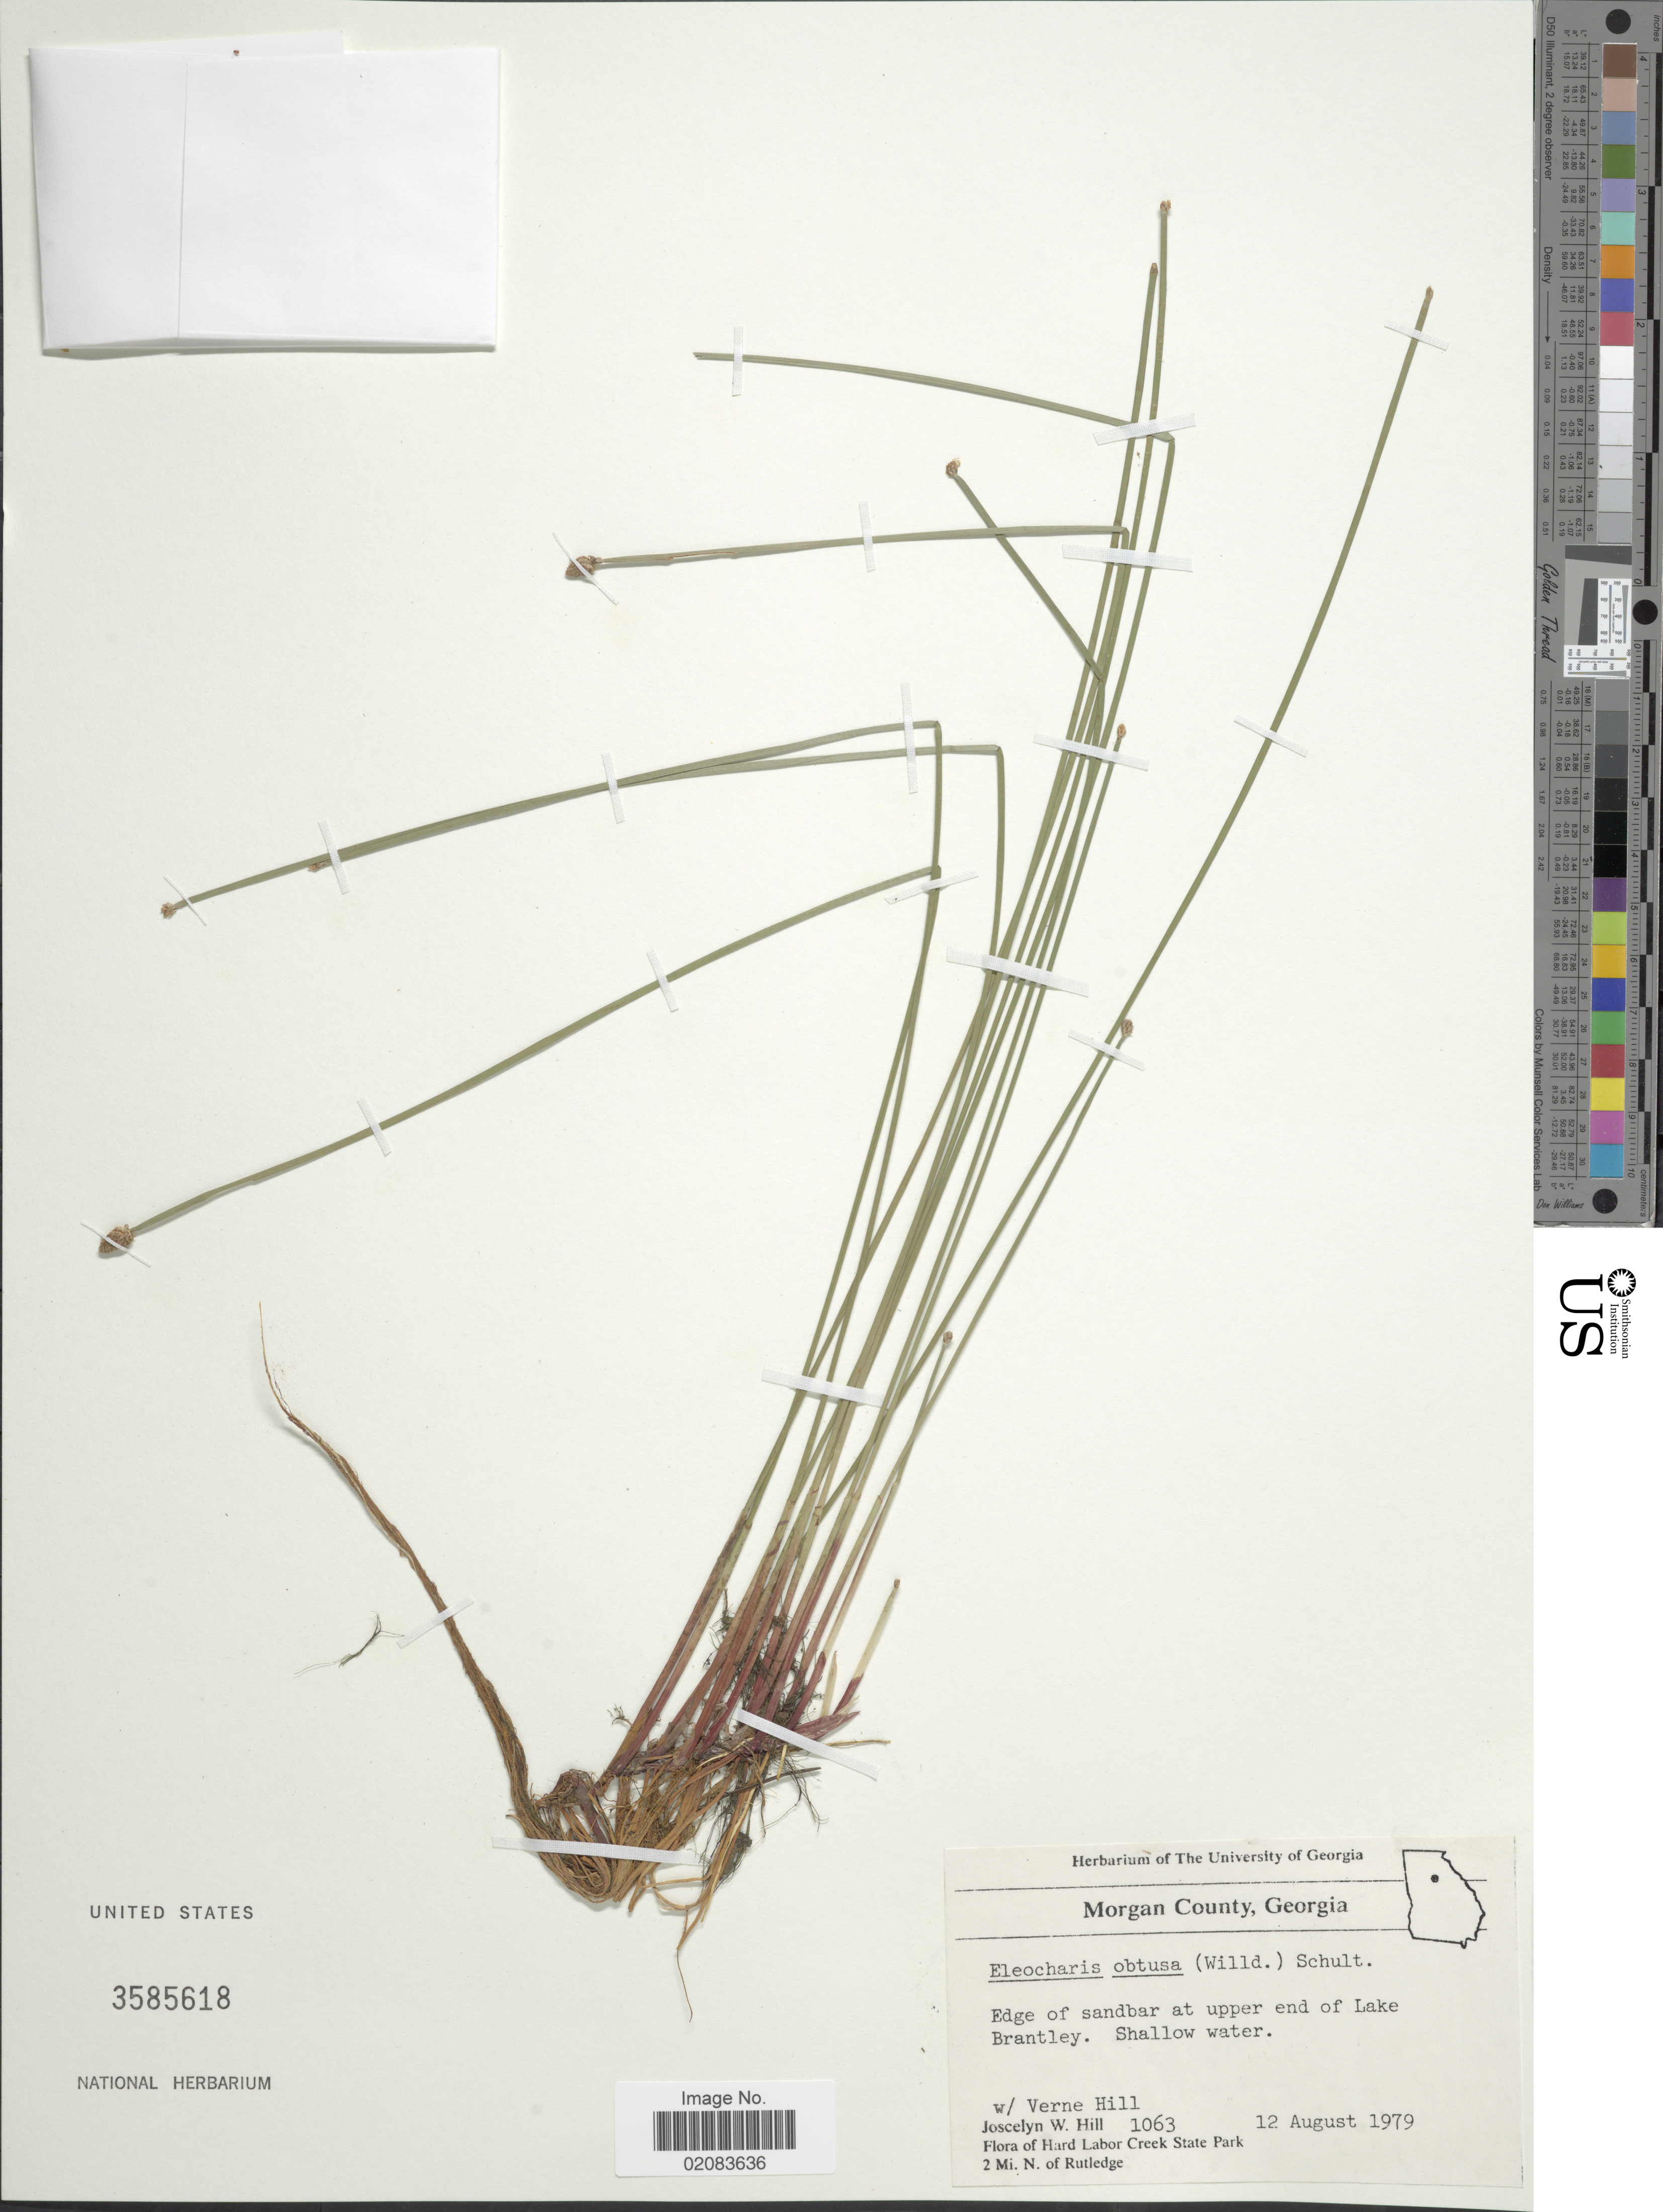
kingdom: Plantae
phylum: Tracheophyta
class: Liliopsida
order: Poales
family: Cyperaceae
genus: Eleocharis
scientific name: Eleocharis obtusa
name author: (Willd.) Schult.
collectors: J. W. Hill & V. Hill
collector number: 1063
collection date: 1979-08-12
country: United States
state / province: Georgia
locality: Morgan County, edge of sandbar at upper end of Lake Brantley, shallow water, Hard Labor Creek State Park, 2 m. n. of Rutledge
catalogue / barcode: US 3585618